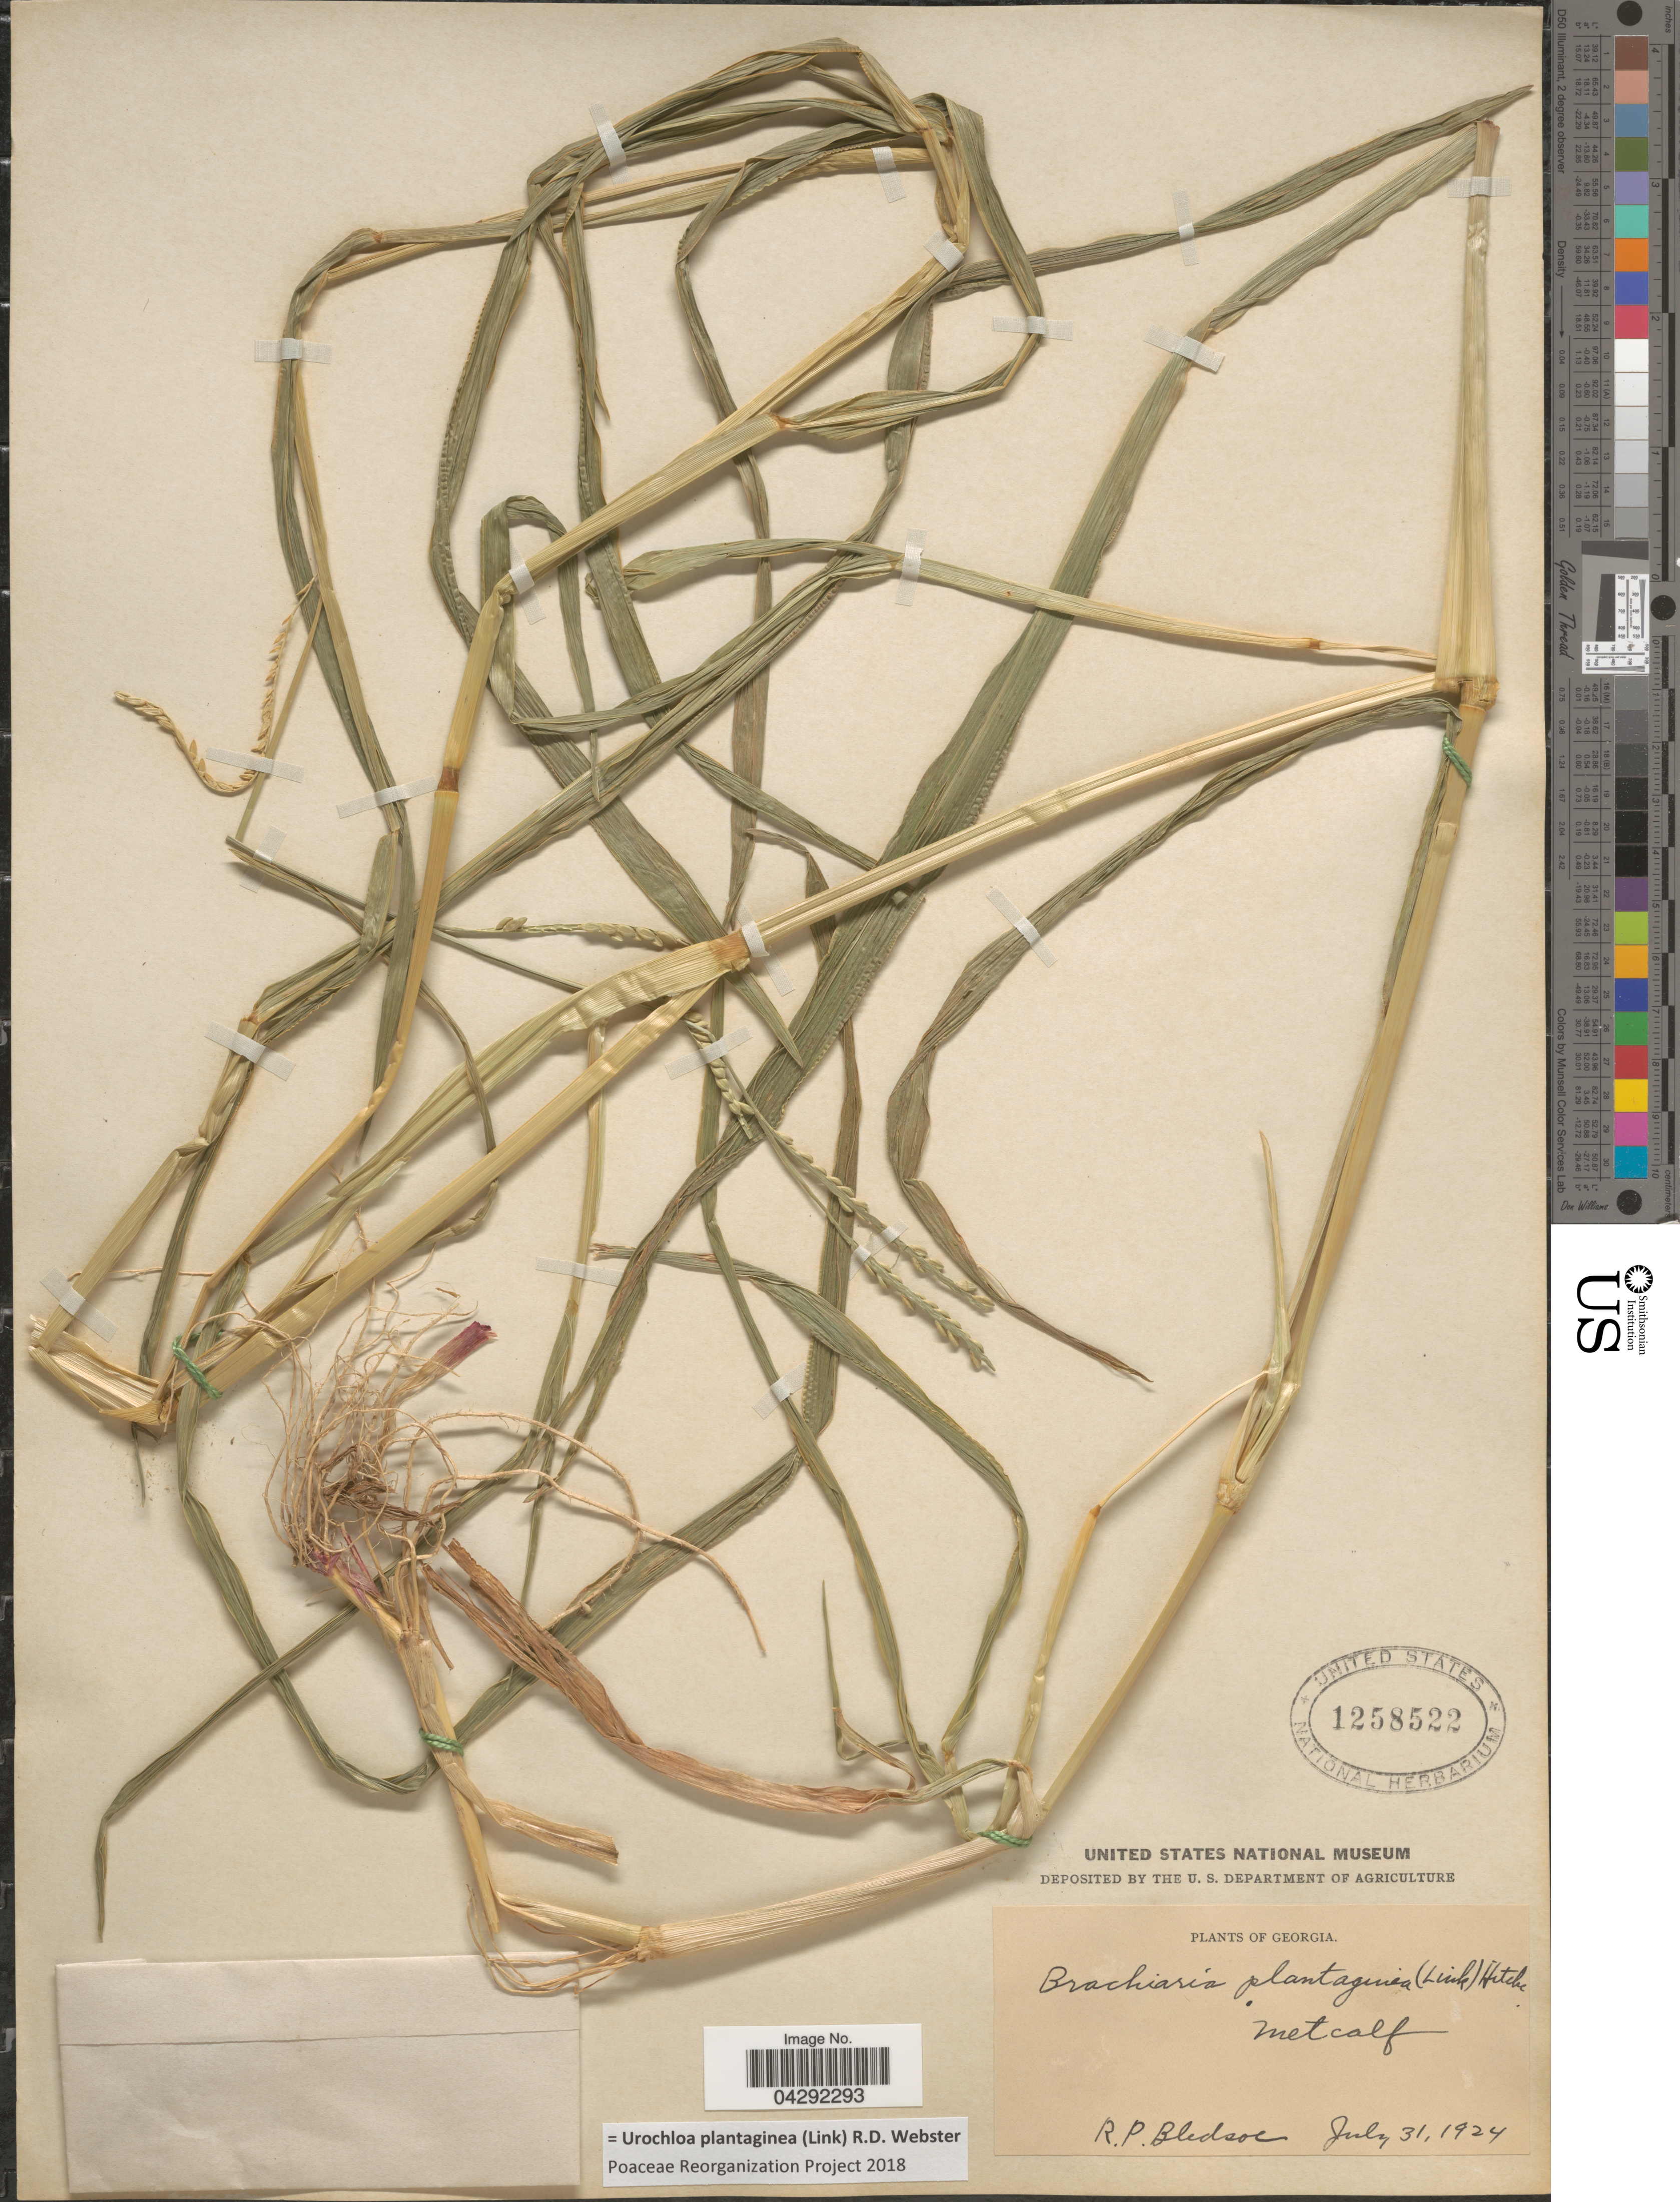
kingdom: Plantae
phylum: Tracheophyta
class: Liliopsida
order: Poales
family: Poaceae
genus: Urochloa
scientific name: Urochloa plantaginea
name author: (Link) R.D. Webster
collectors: R. Bledsoe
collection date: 1924-07-31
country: United States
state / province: Georgia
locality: Metcalf.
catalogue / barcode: US 1258522